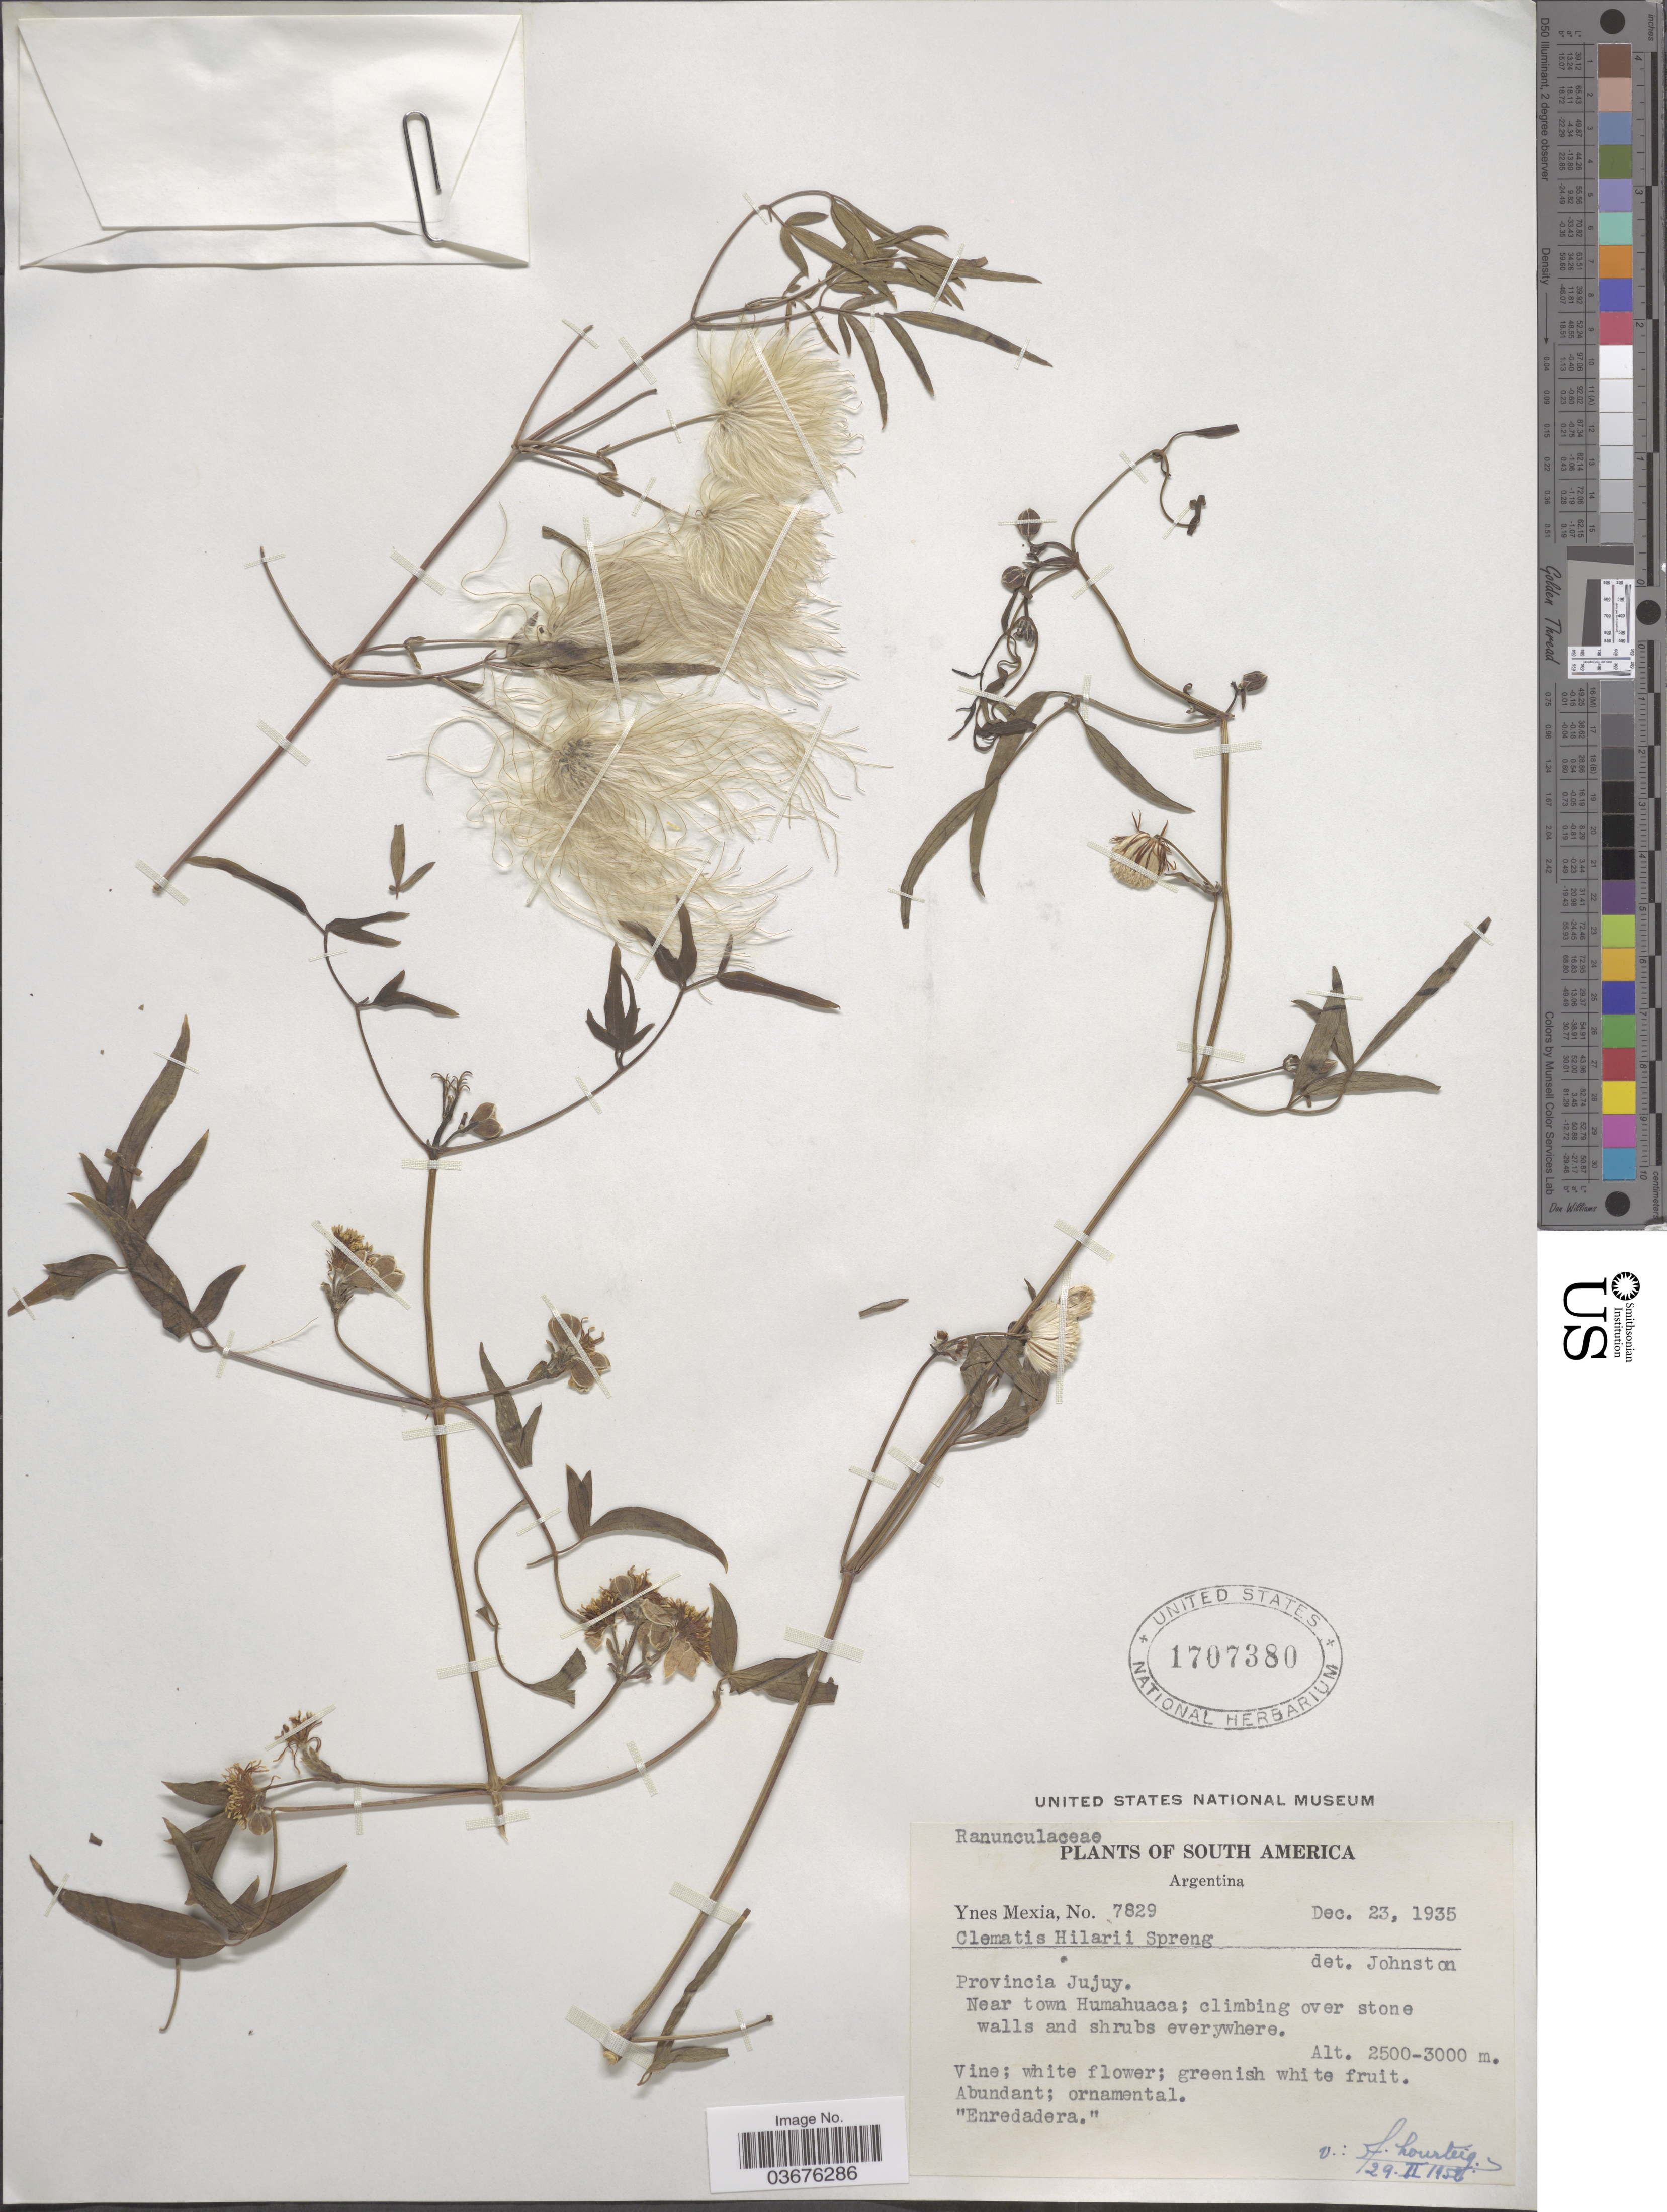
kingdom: Plantae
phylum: Tracheophyta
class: Magnoliopsida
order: Ranunculales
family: Ranunculaceae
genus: Clematis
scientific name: Clematis campestris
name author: A. St.-Hil.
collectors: Y. Mexia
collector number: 7829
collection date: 1935-12-23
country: Argentina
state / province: Jujuy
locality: Near town Humahuaca.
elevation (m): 2500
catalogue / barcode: US 1707380